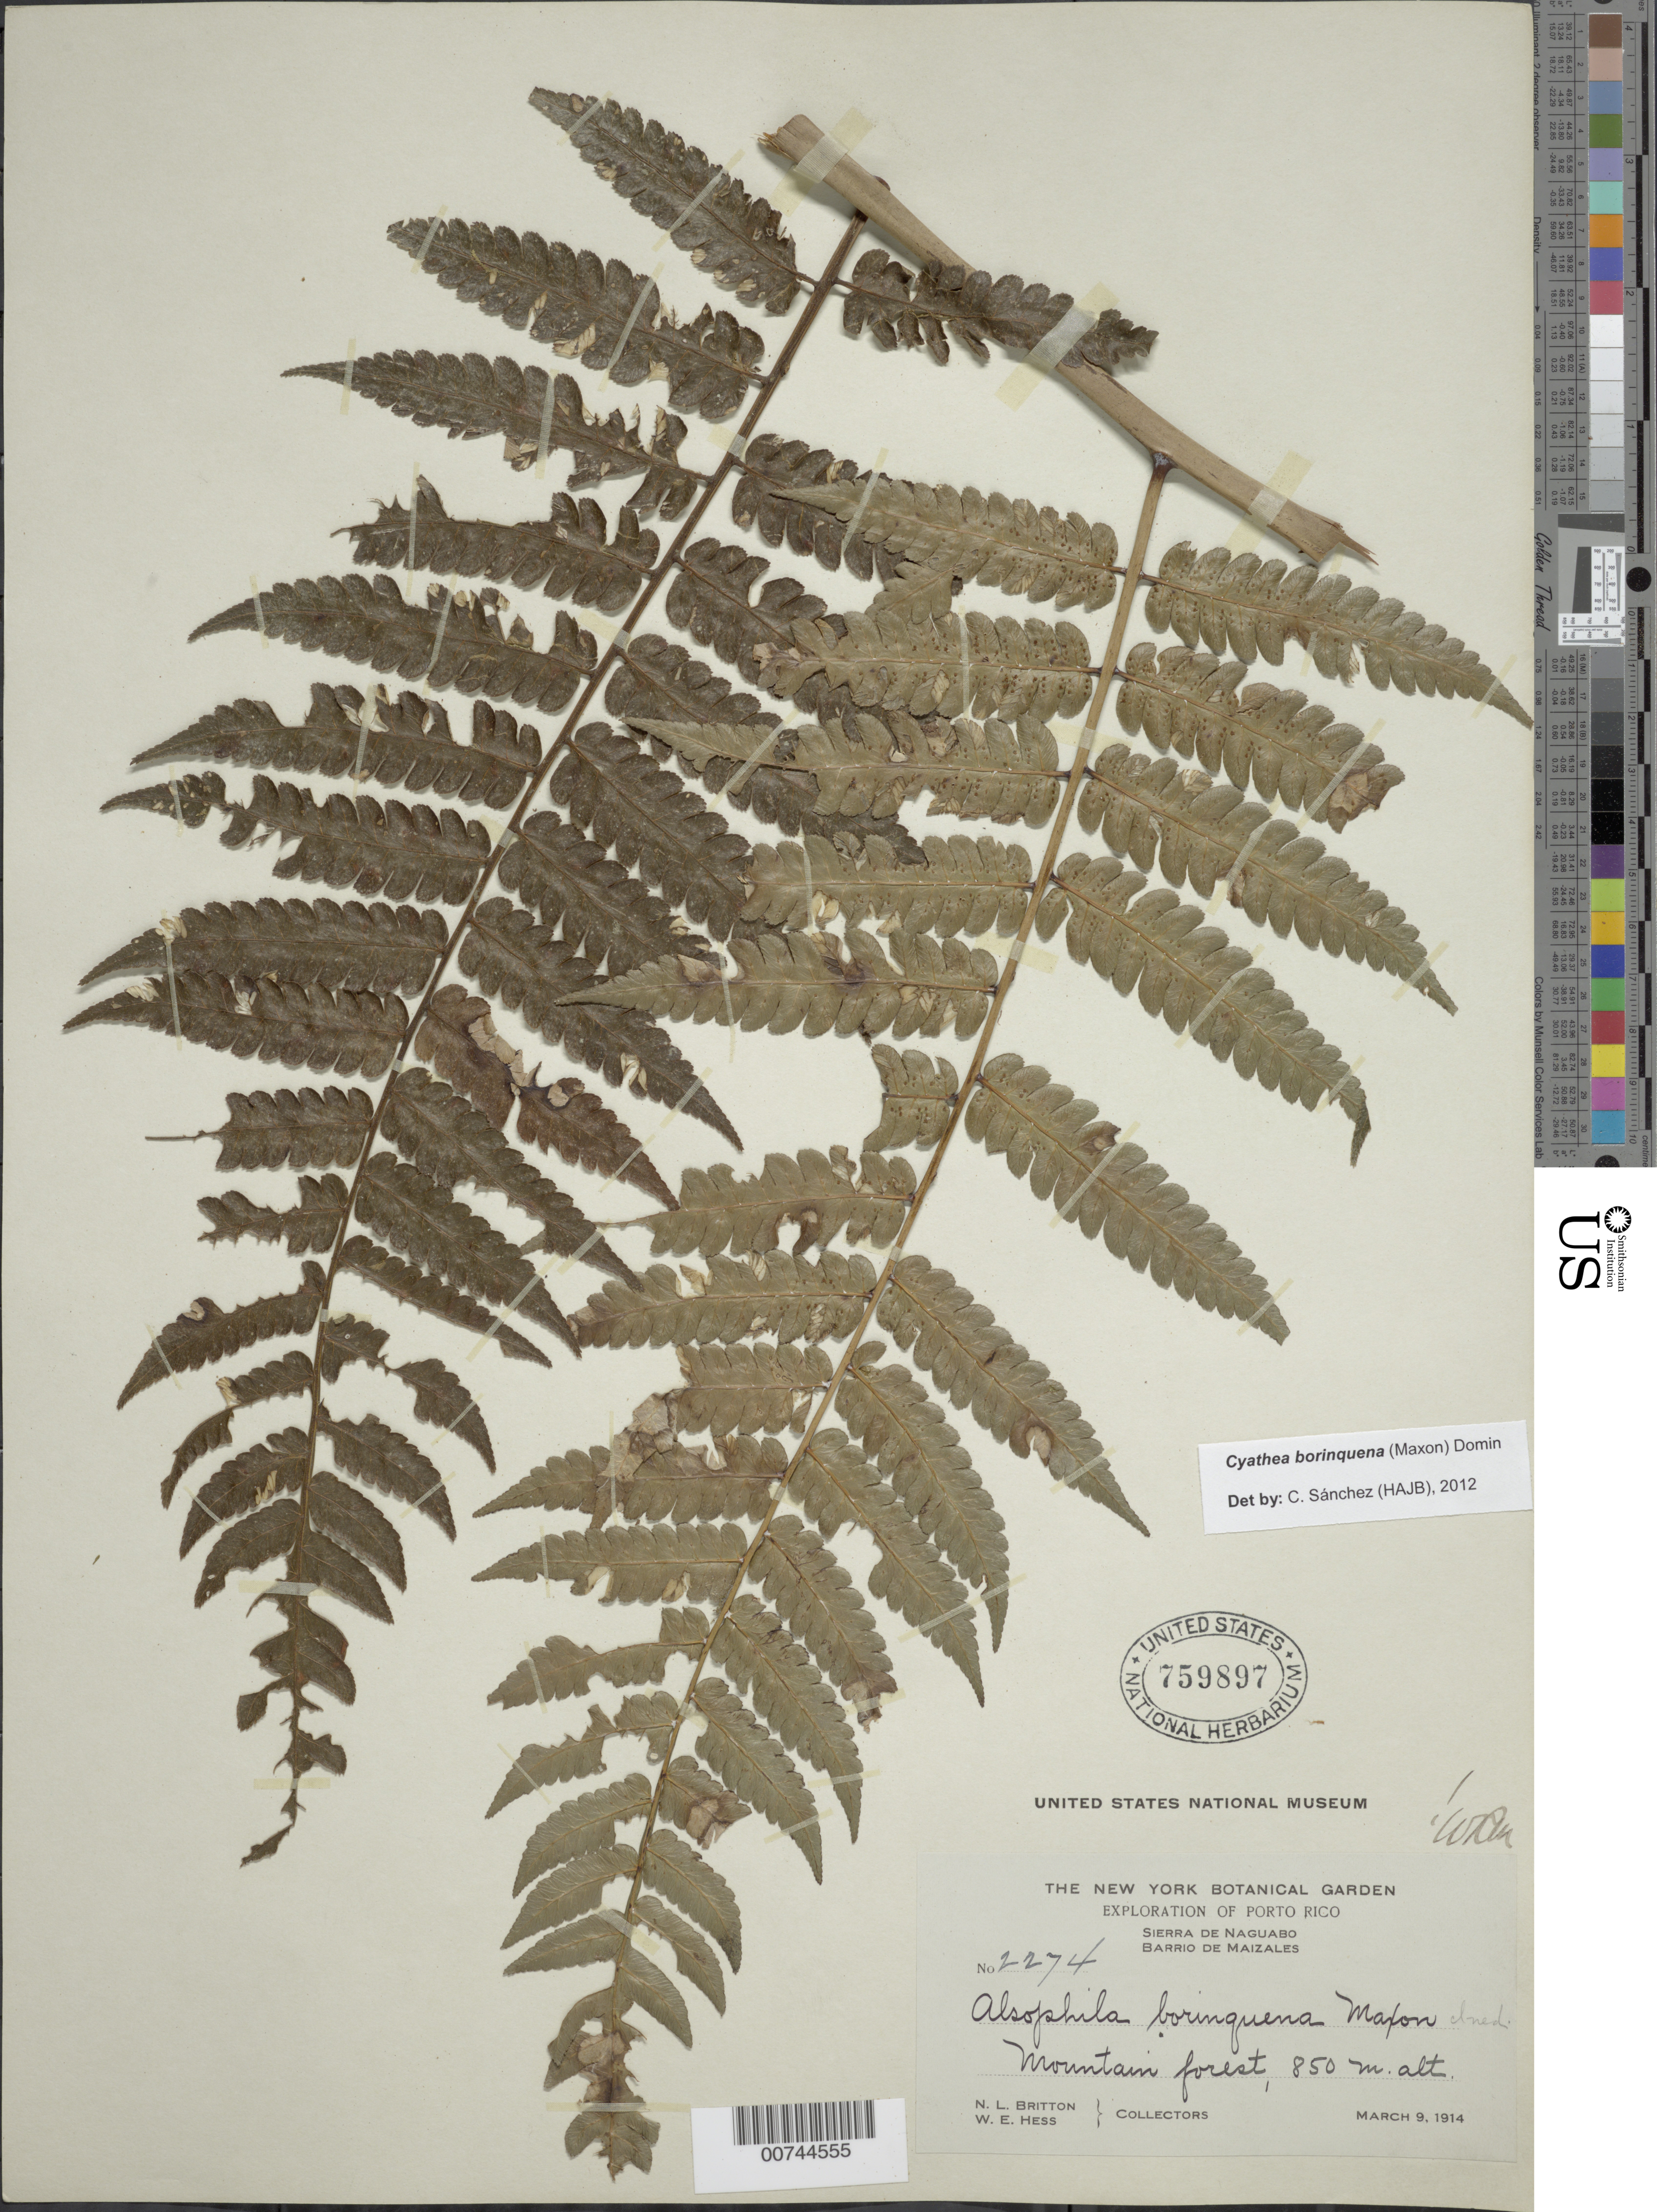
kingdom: Plantae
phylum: Tracheophyta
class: Polypodiopsida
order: Cyatheales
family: Cyatheaceae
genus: Cyathea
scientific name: Cyathea borinquena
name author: (Maxon) Domin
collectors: N. Britton & W. Hess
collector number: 2274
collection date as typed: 09 Mar 1914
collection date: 1914-03-09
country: Puerto Rico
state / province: Naguabo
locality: Sierra de Naguabo, Barrio Maizales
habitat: Mountain forest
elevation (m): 850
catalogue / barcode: US 759897